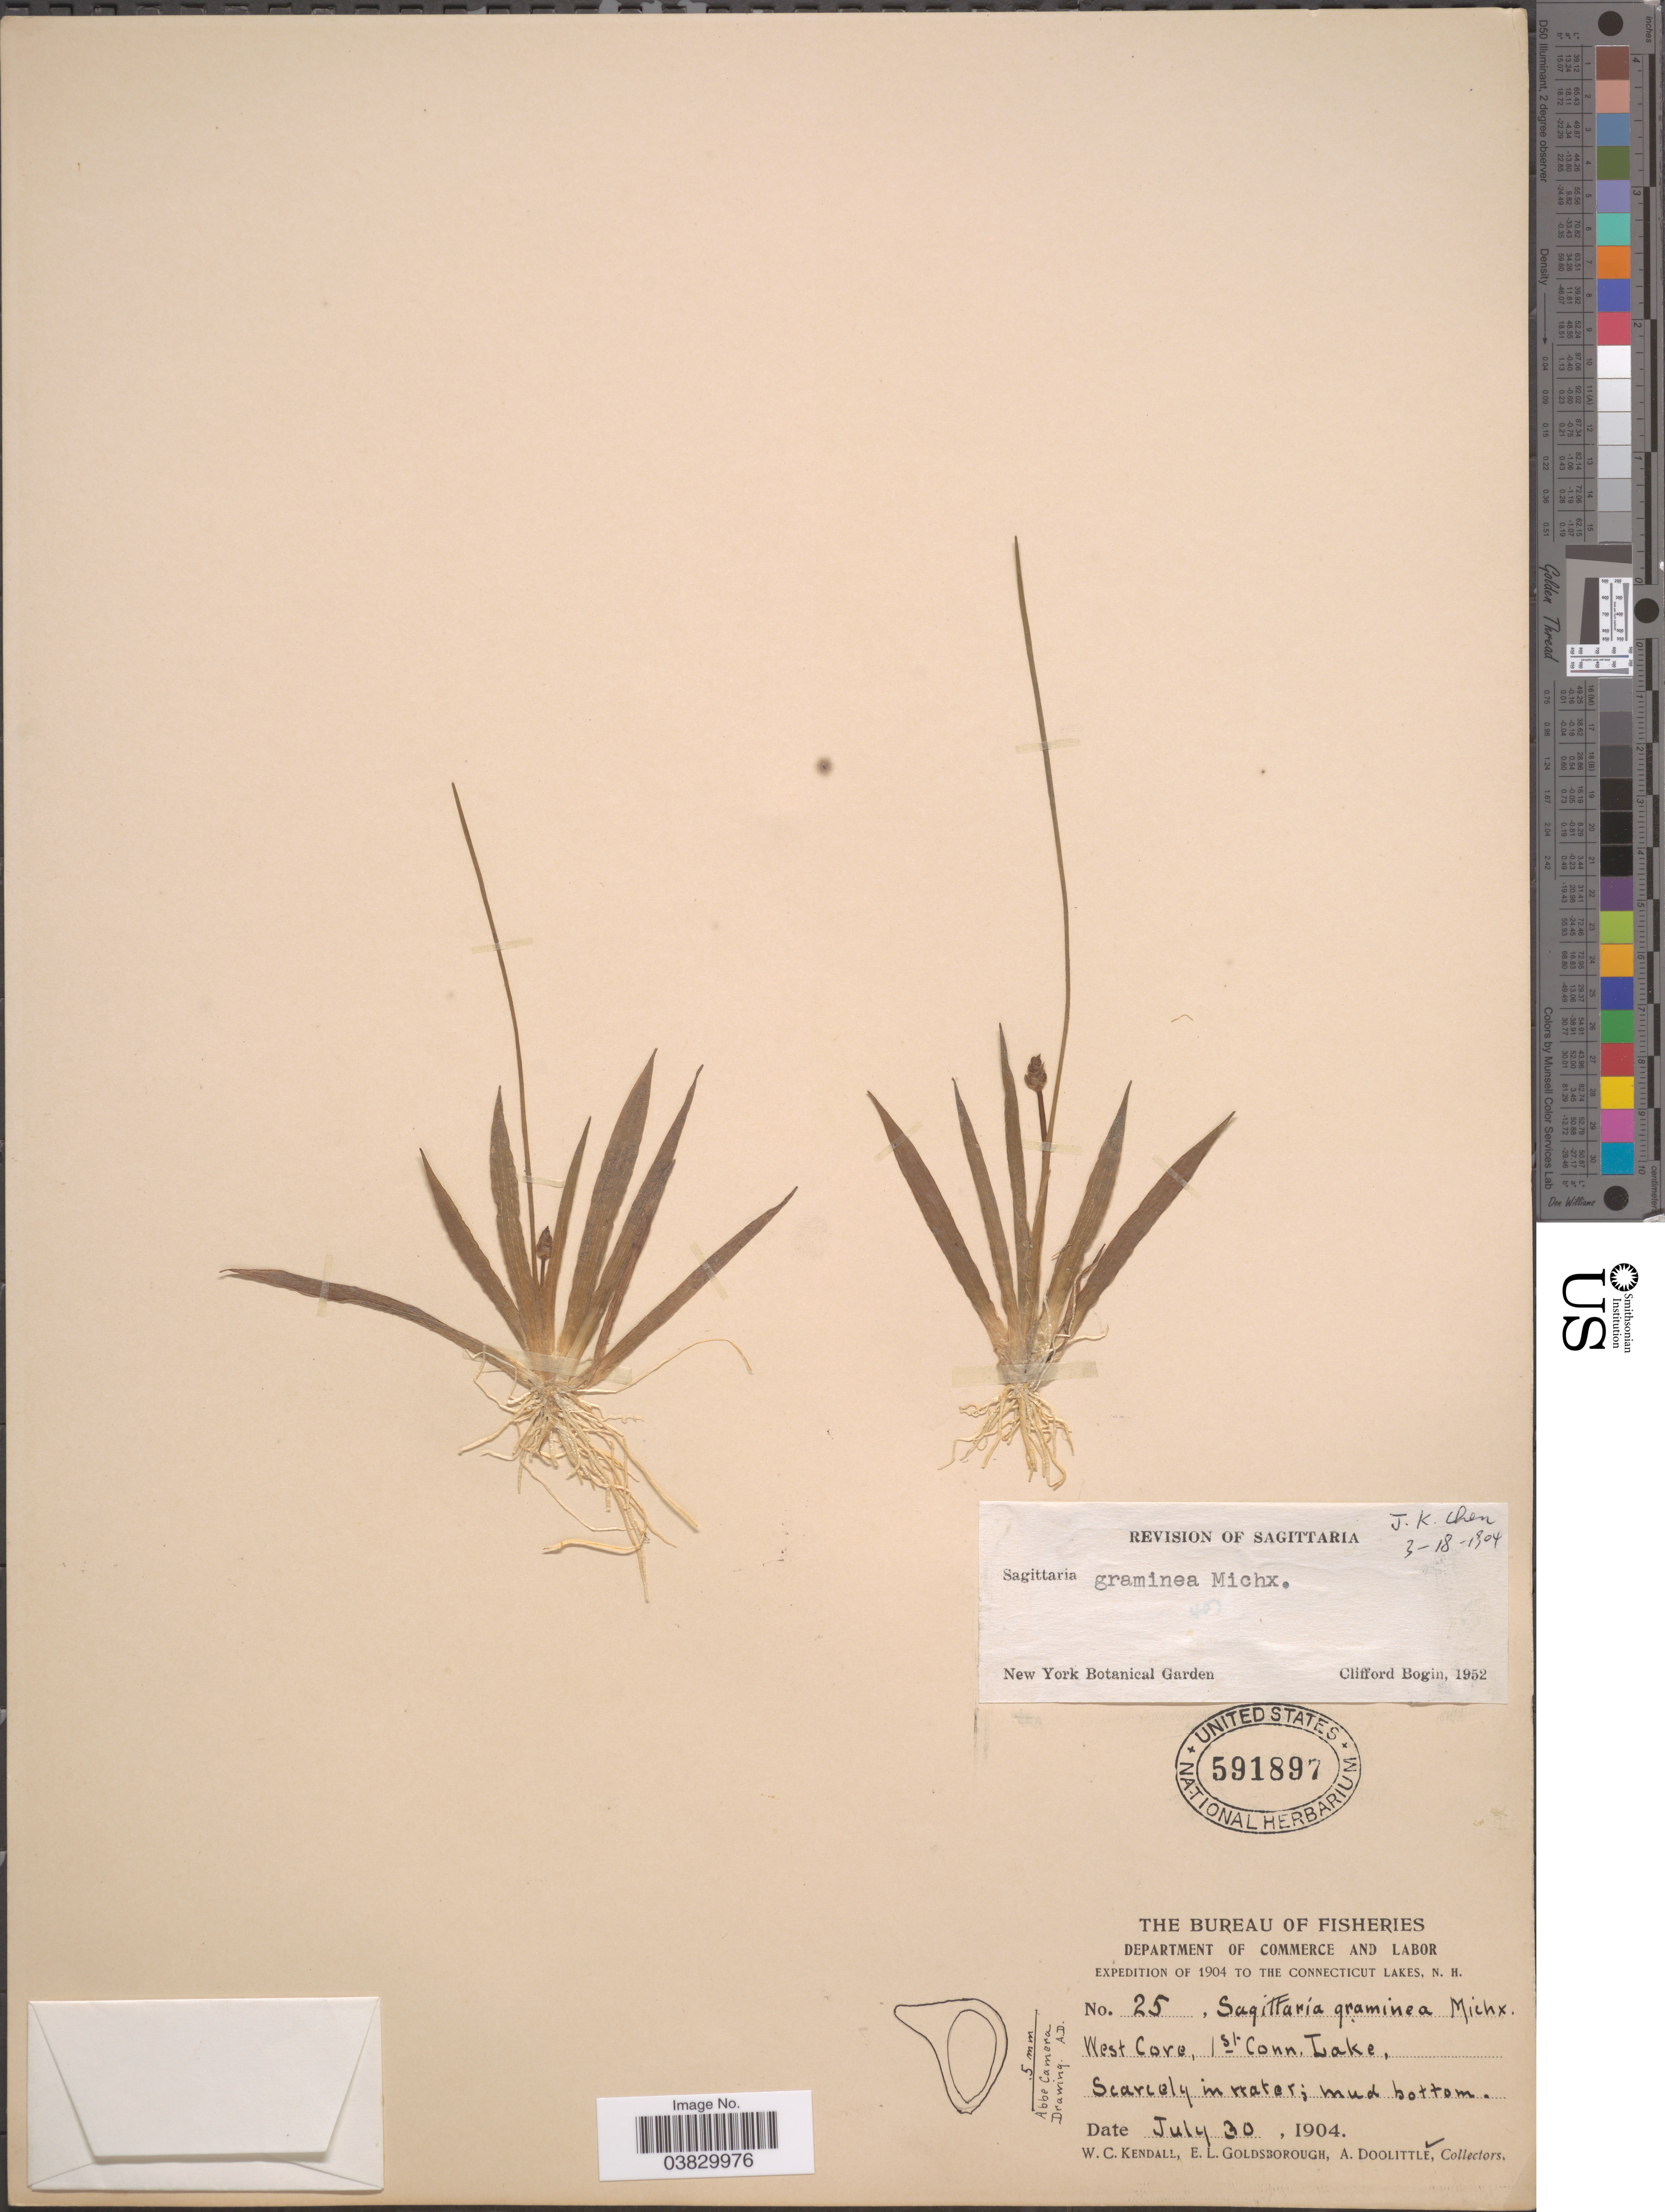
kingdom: Plantae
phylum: Tracheophyta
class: Liliopsida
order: Alismatales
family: Alismataceae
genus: Sagittaria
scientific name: Sagittaria graminea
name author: Michx.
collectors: W. Kendall, E. Goldsborough & A. Doolittle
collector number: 25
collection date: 1904-07-30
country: United States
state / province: New Hampshire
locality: The Connecticut Lakes. West Core, 1st Conn. Lake.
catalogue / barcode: US 591897